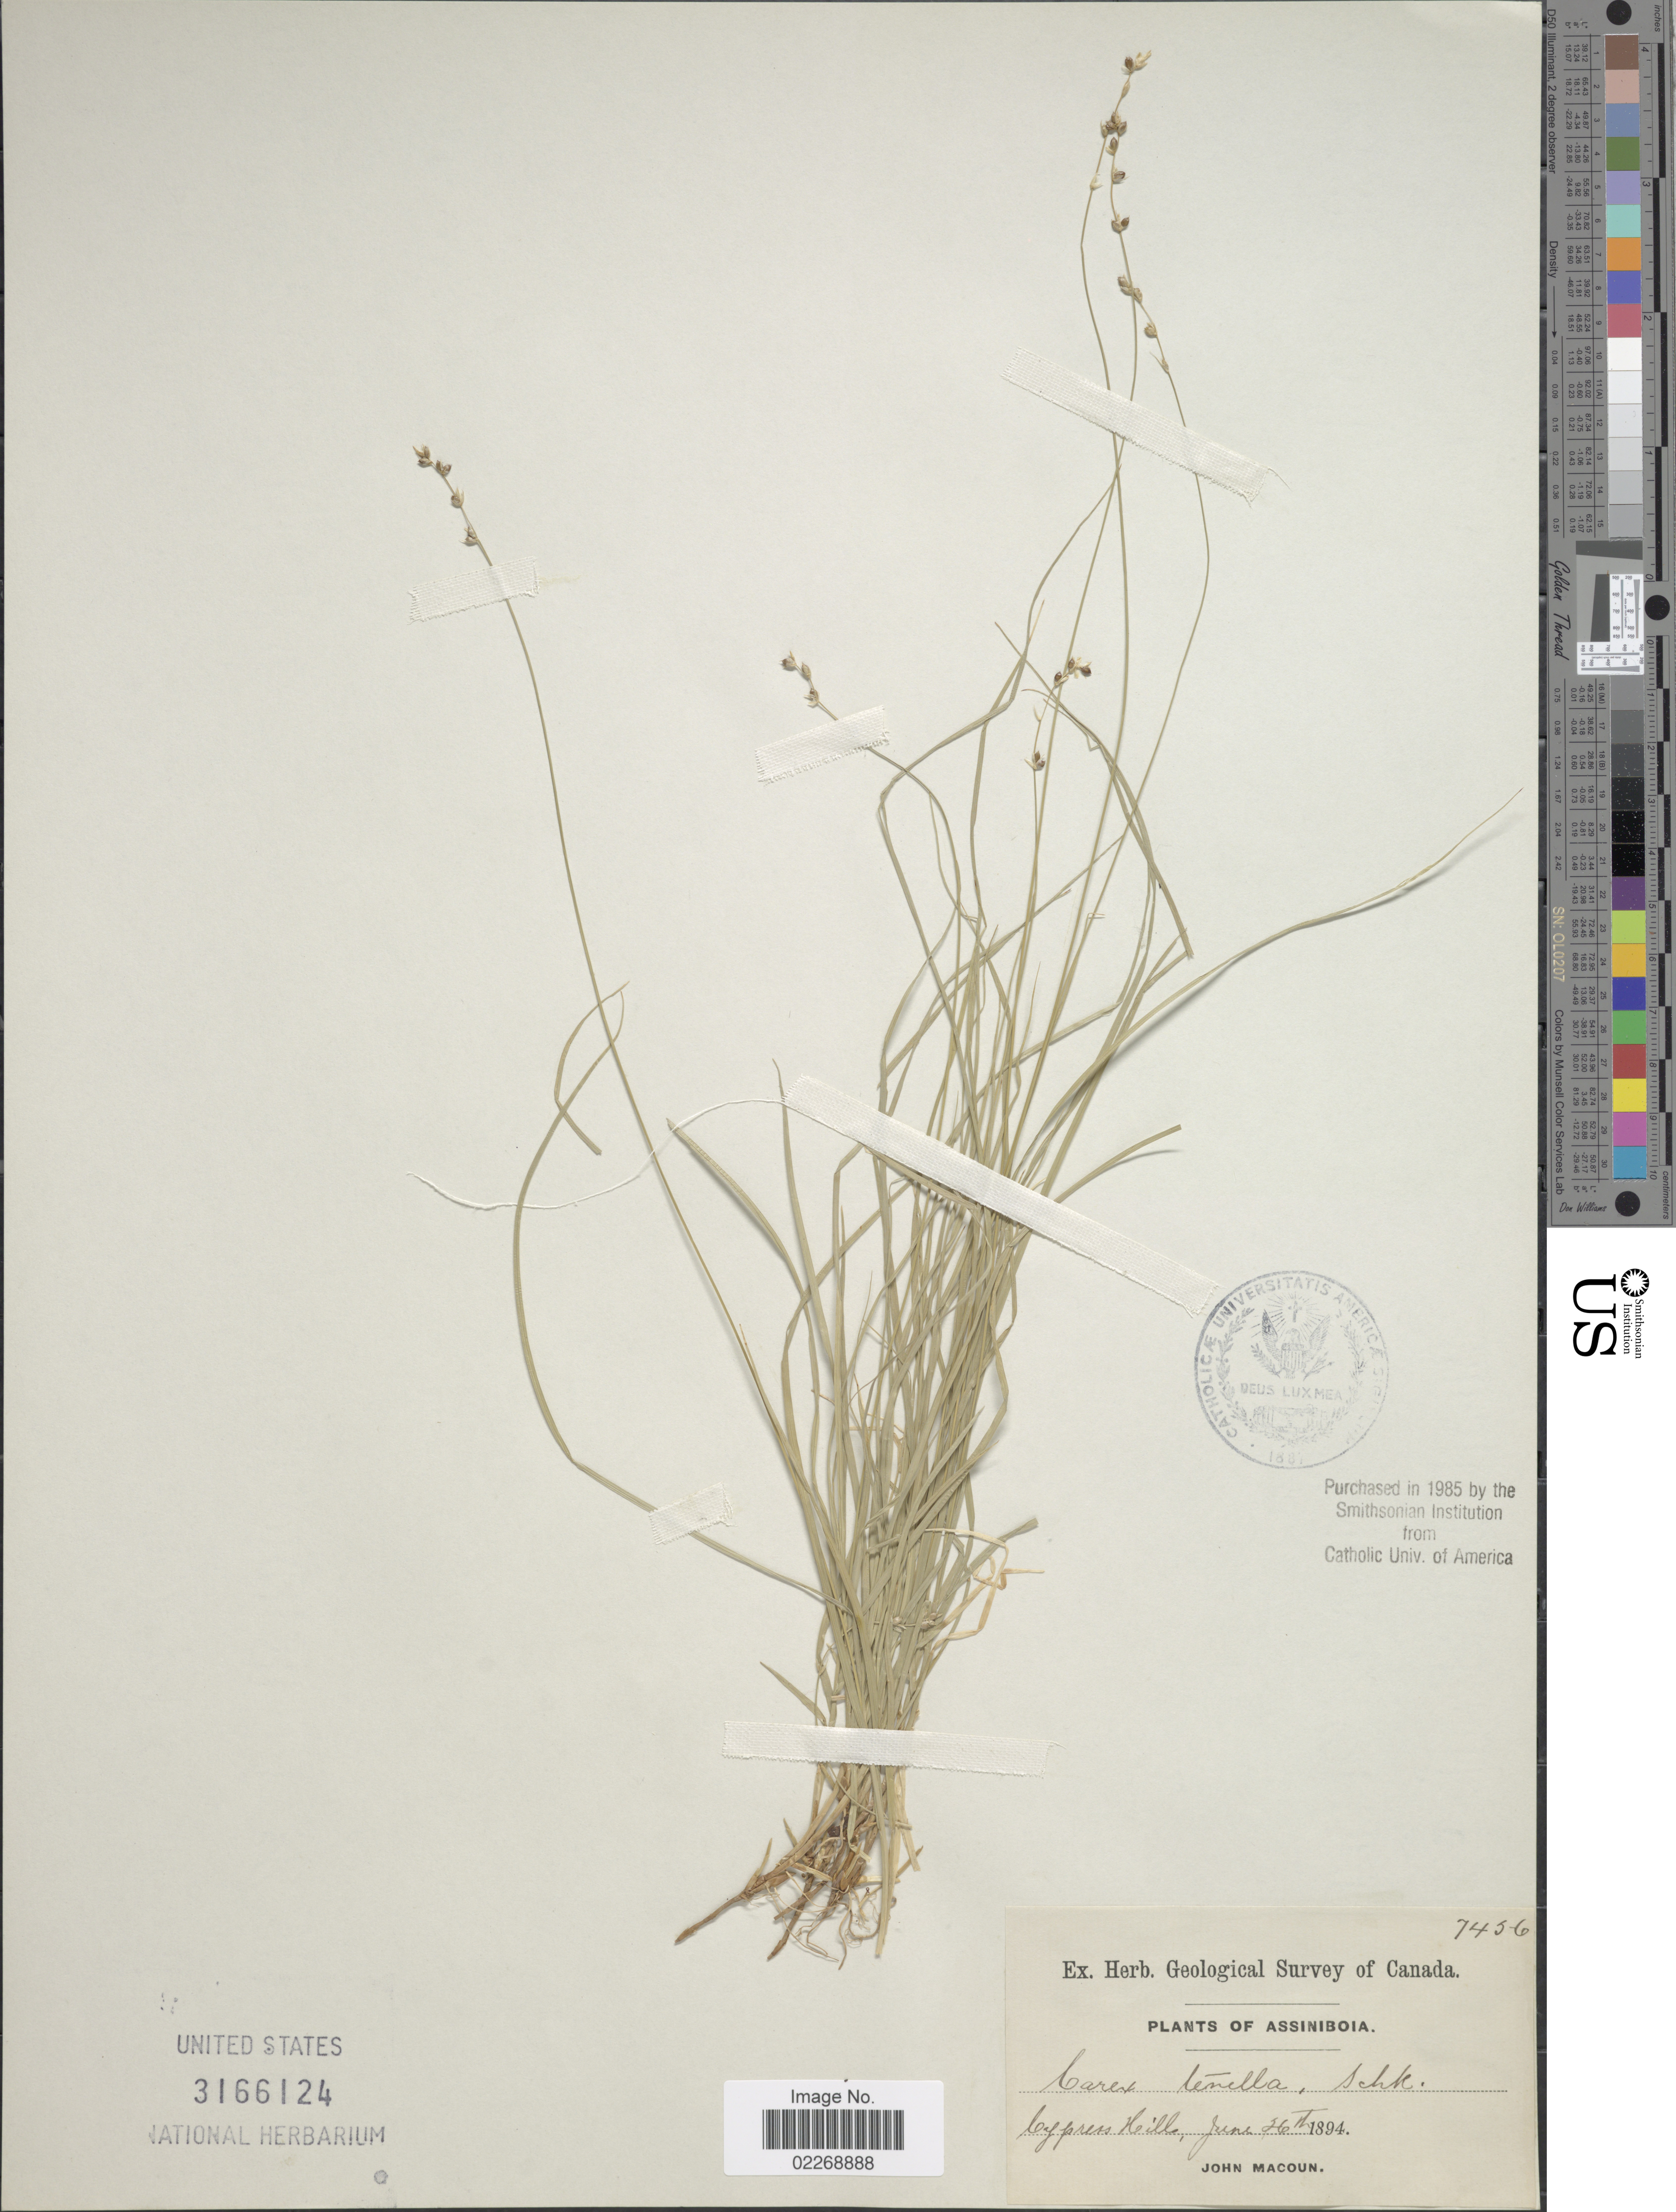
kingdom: Plantae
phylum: Tracheophyta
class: Liliopsida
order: Poales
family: Cyperaceae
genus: Carex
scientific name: Carex disperma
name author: Dewey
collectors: J. Macoun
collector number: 7456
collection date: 1894-06-26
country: Canada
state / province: Saskatchewan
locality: Assiniboia, Cypress Hills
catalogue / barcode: US 3166124